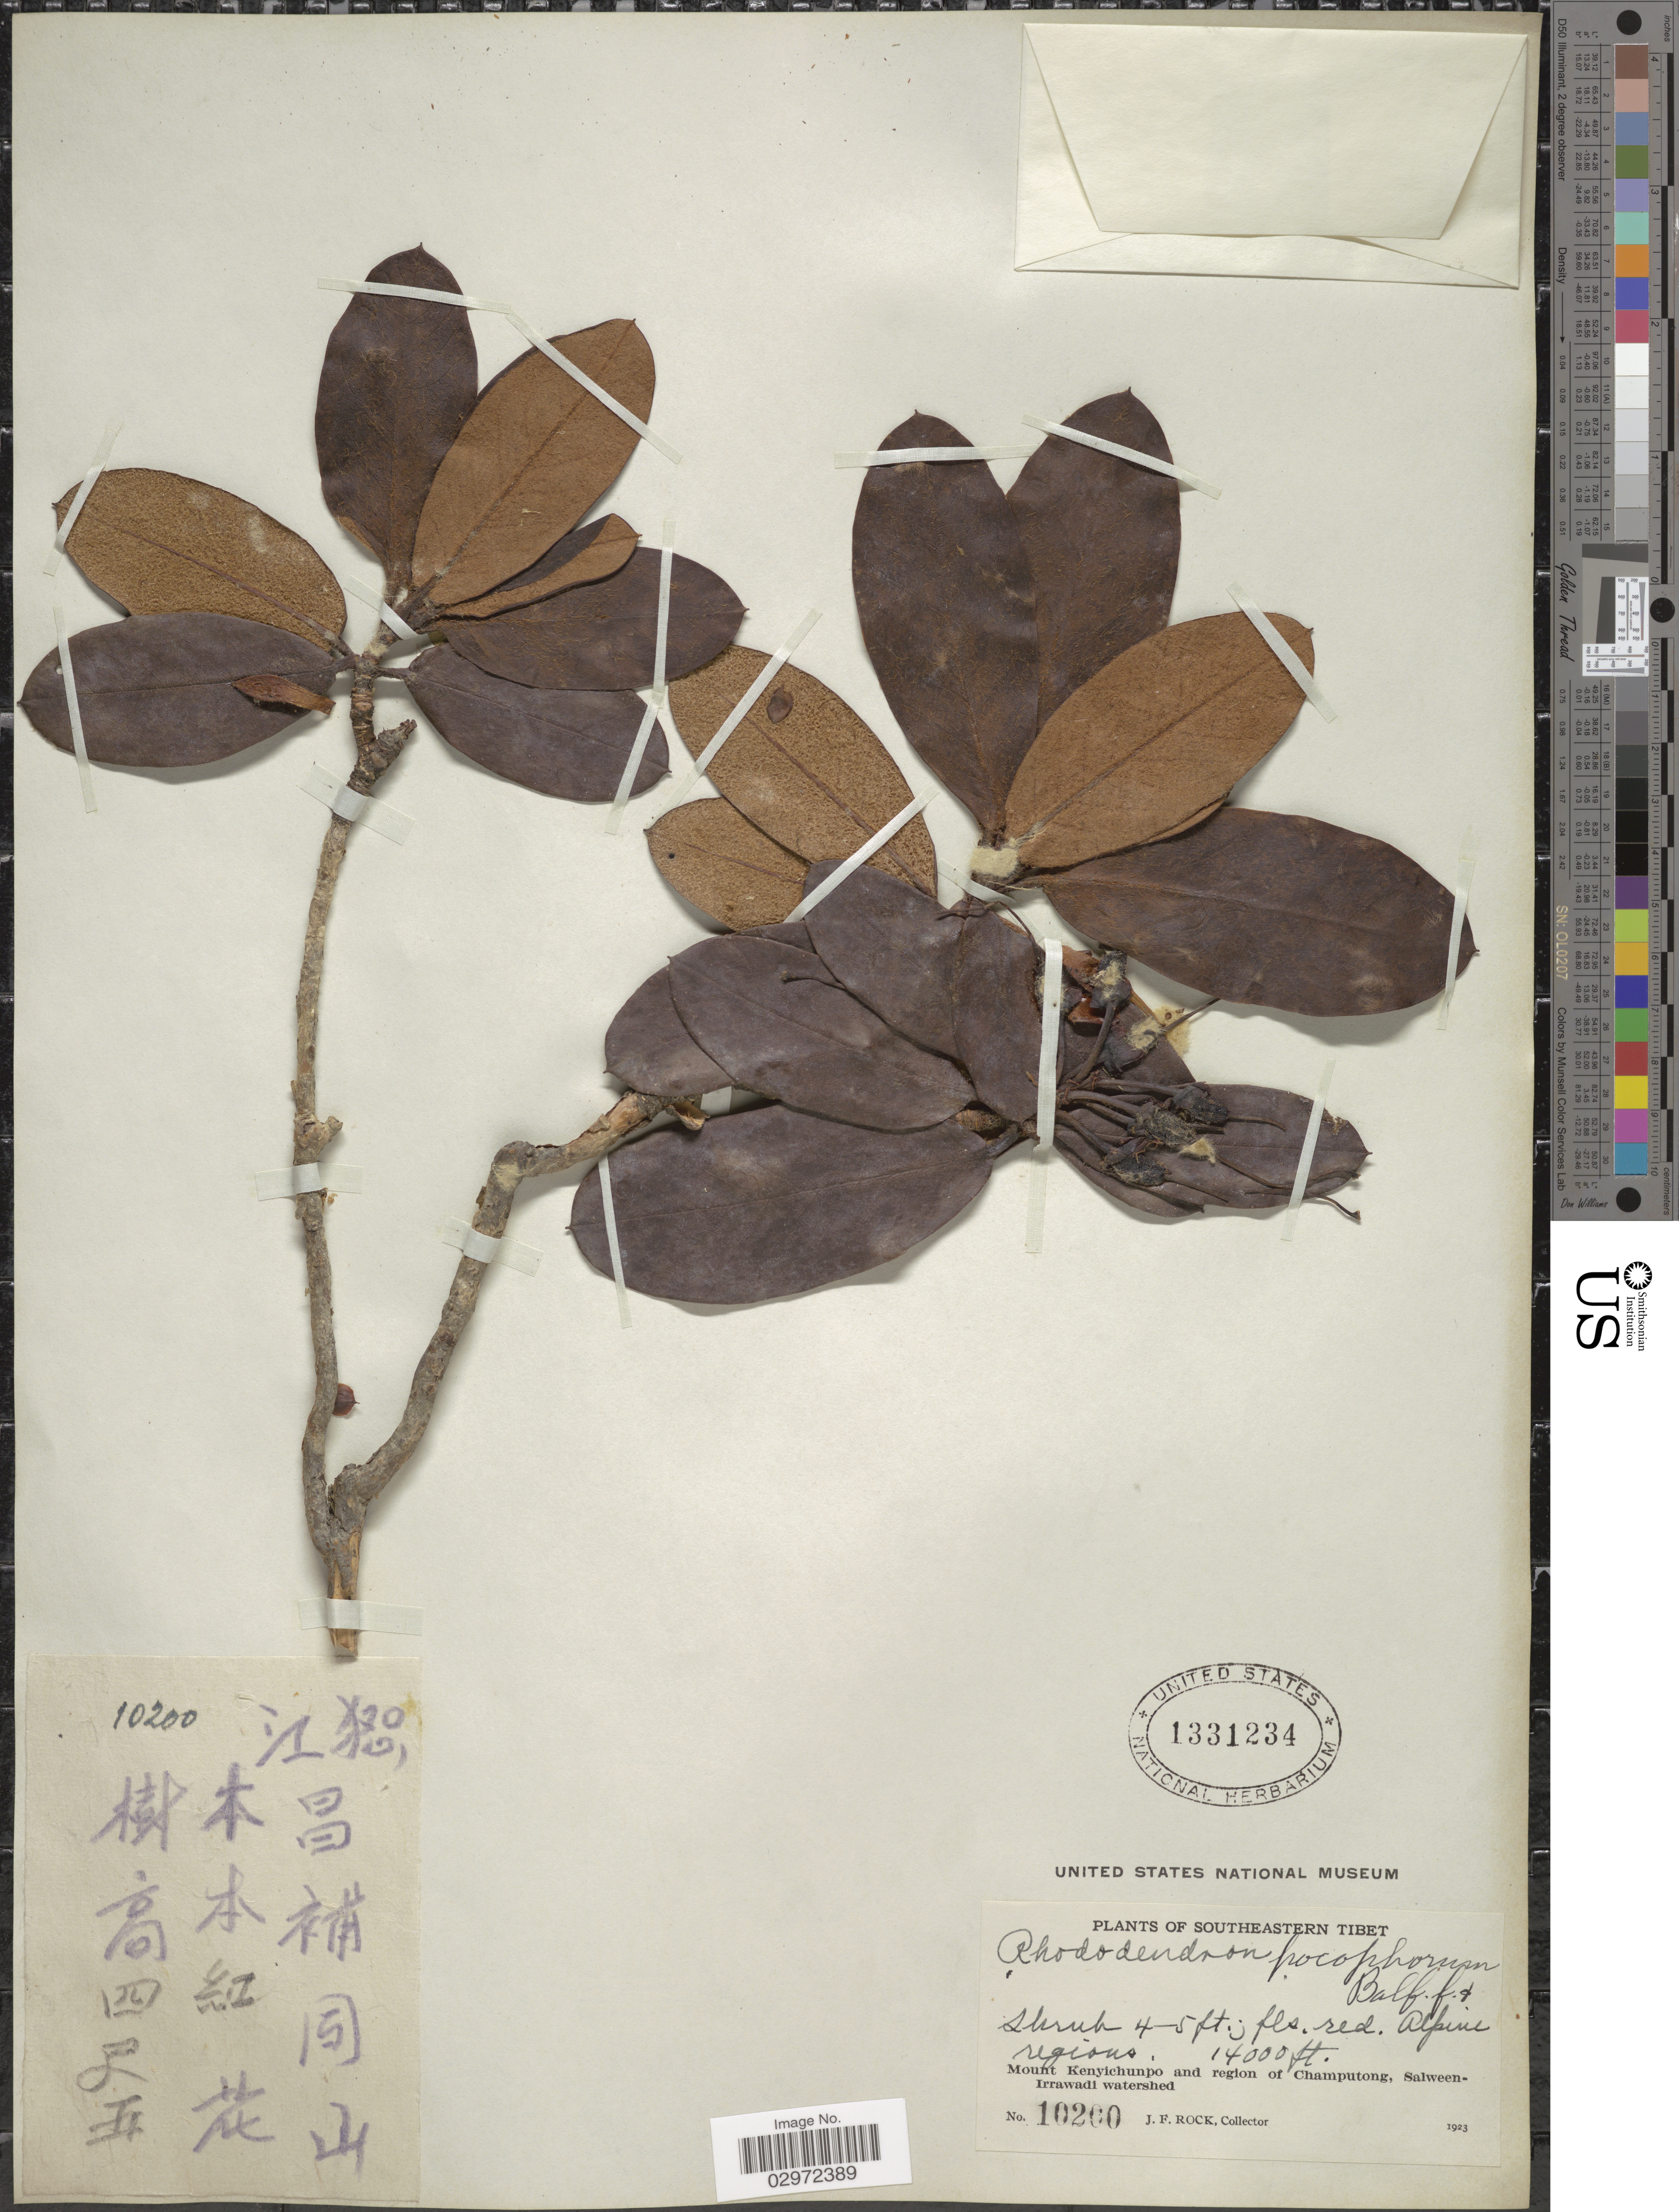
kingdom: Plantae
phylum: Tracheophyta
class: Magnoliopsida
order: Ericales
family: Ericaceae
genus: Rhododendron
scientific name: Rhododendron pocophorum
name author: Balf. f. ex Tagg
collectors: J. Rock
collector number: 10200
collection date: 1923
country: China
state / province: Xizang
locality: Alpine regions, Southeastern Tibet, Mount Kenyichunpo and region of Champutong, Salween-Irrawadi watershed.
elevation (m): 4267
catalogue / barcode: US 1331234